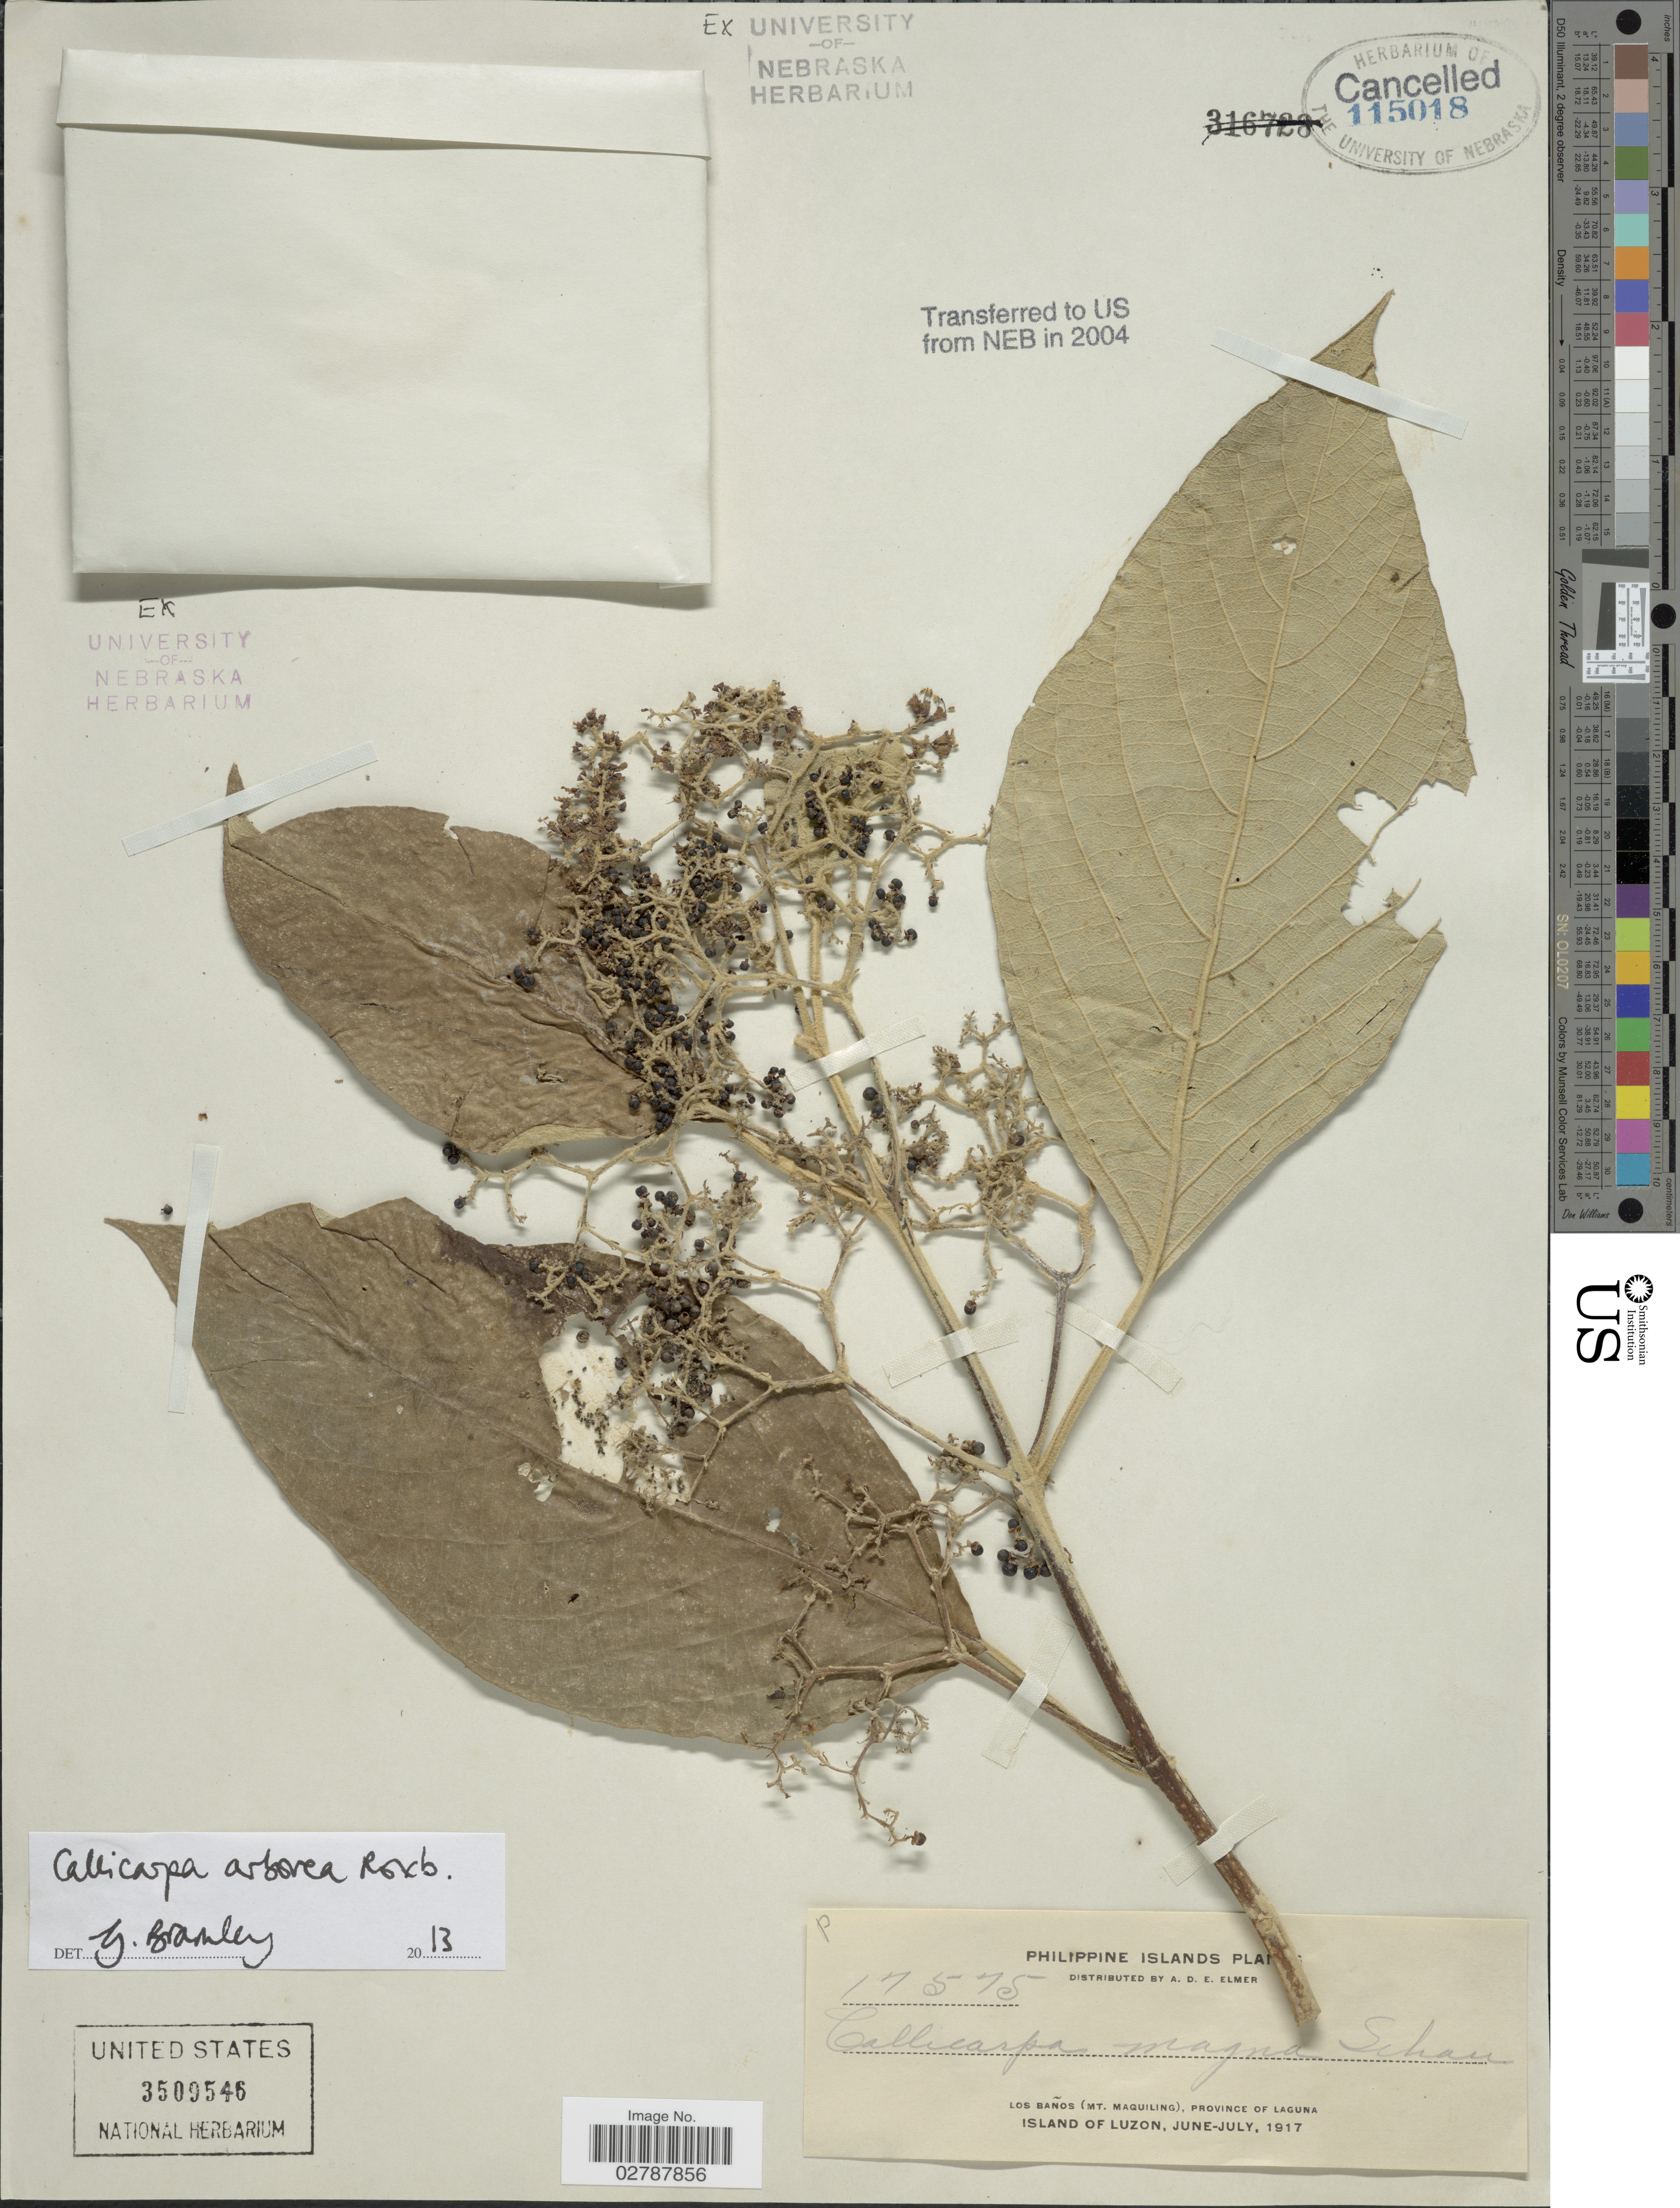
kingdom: Plantae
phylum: Tracheophyta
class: Magnoliopsida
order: Lamiales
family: Lamiaceae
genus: Callicarpa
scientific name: Callicarpa arborea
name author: Roxb.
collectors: A. D. E. Elmer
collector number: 17575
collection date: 1917-06/1917-07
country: Philippines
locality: Philippine Islands. Los Baños (Mt. Maquiling), Province of Laguna. Island of Luzon.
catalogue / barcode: US 3509546